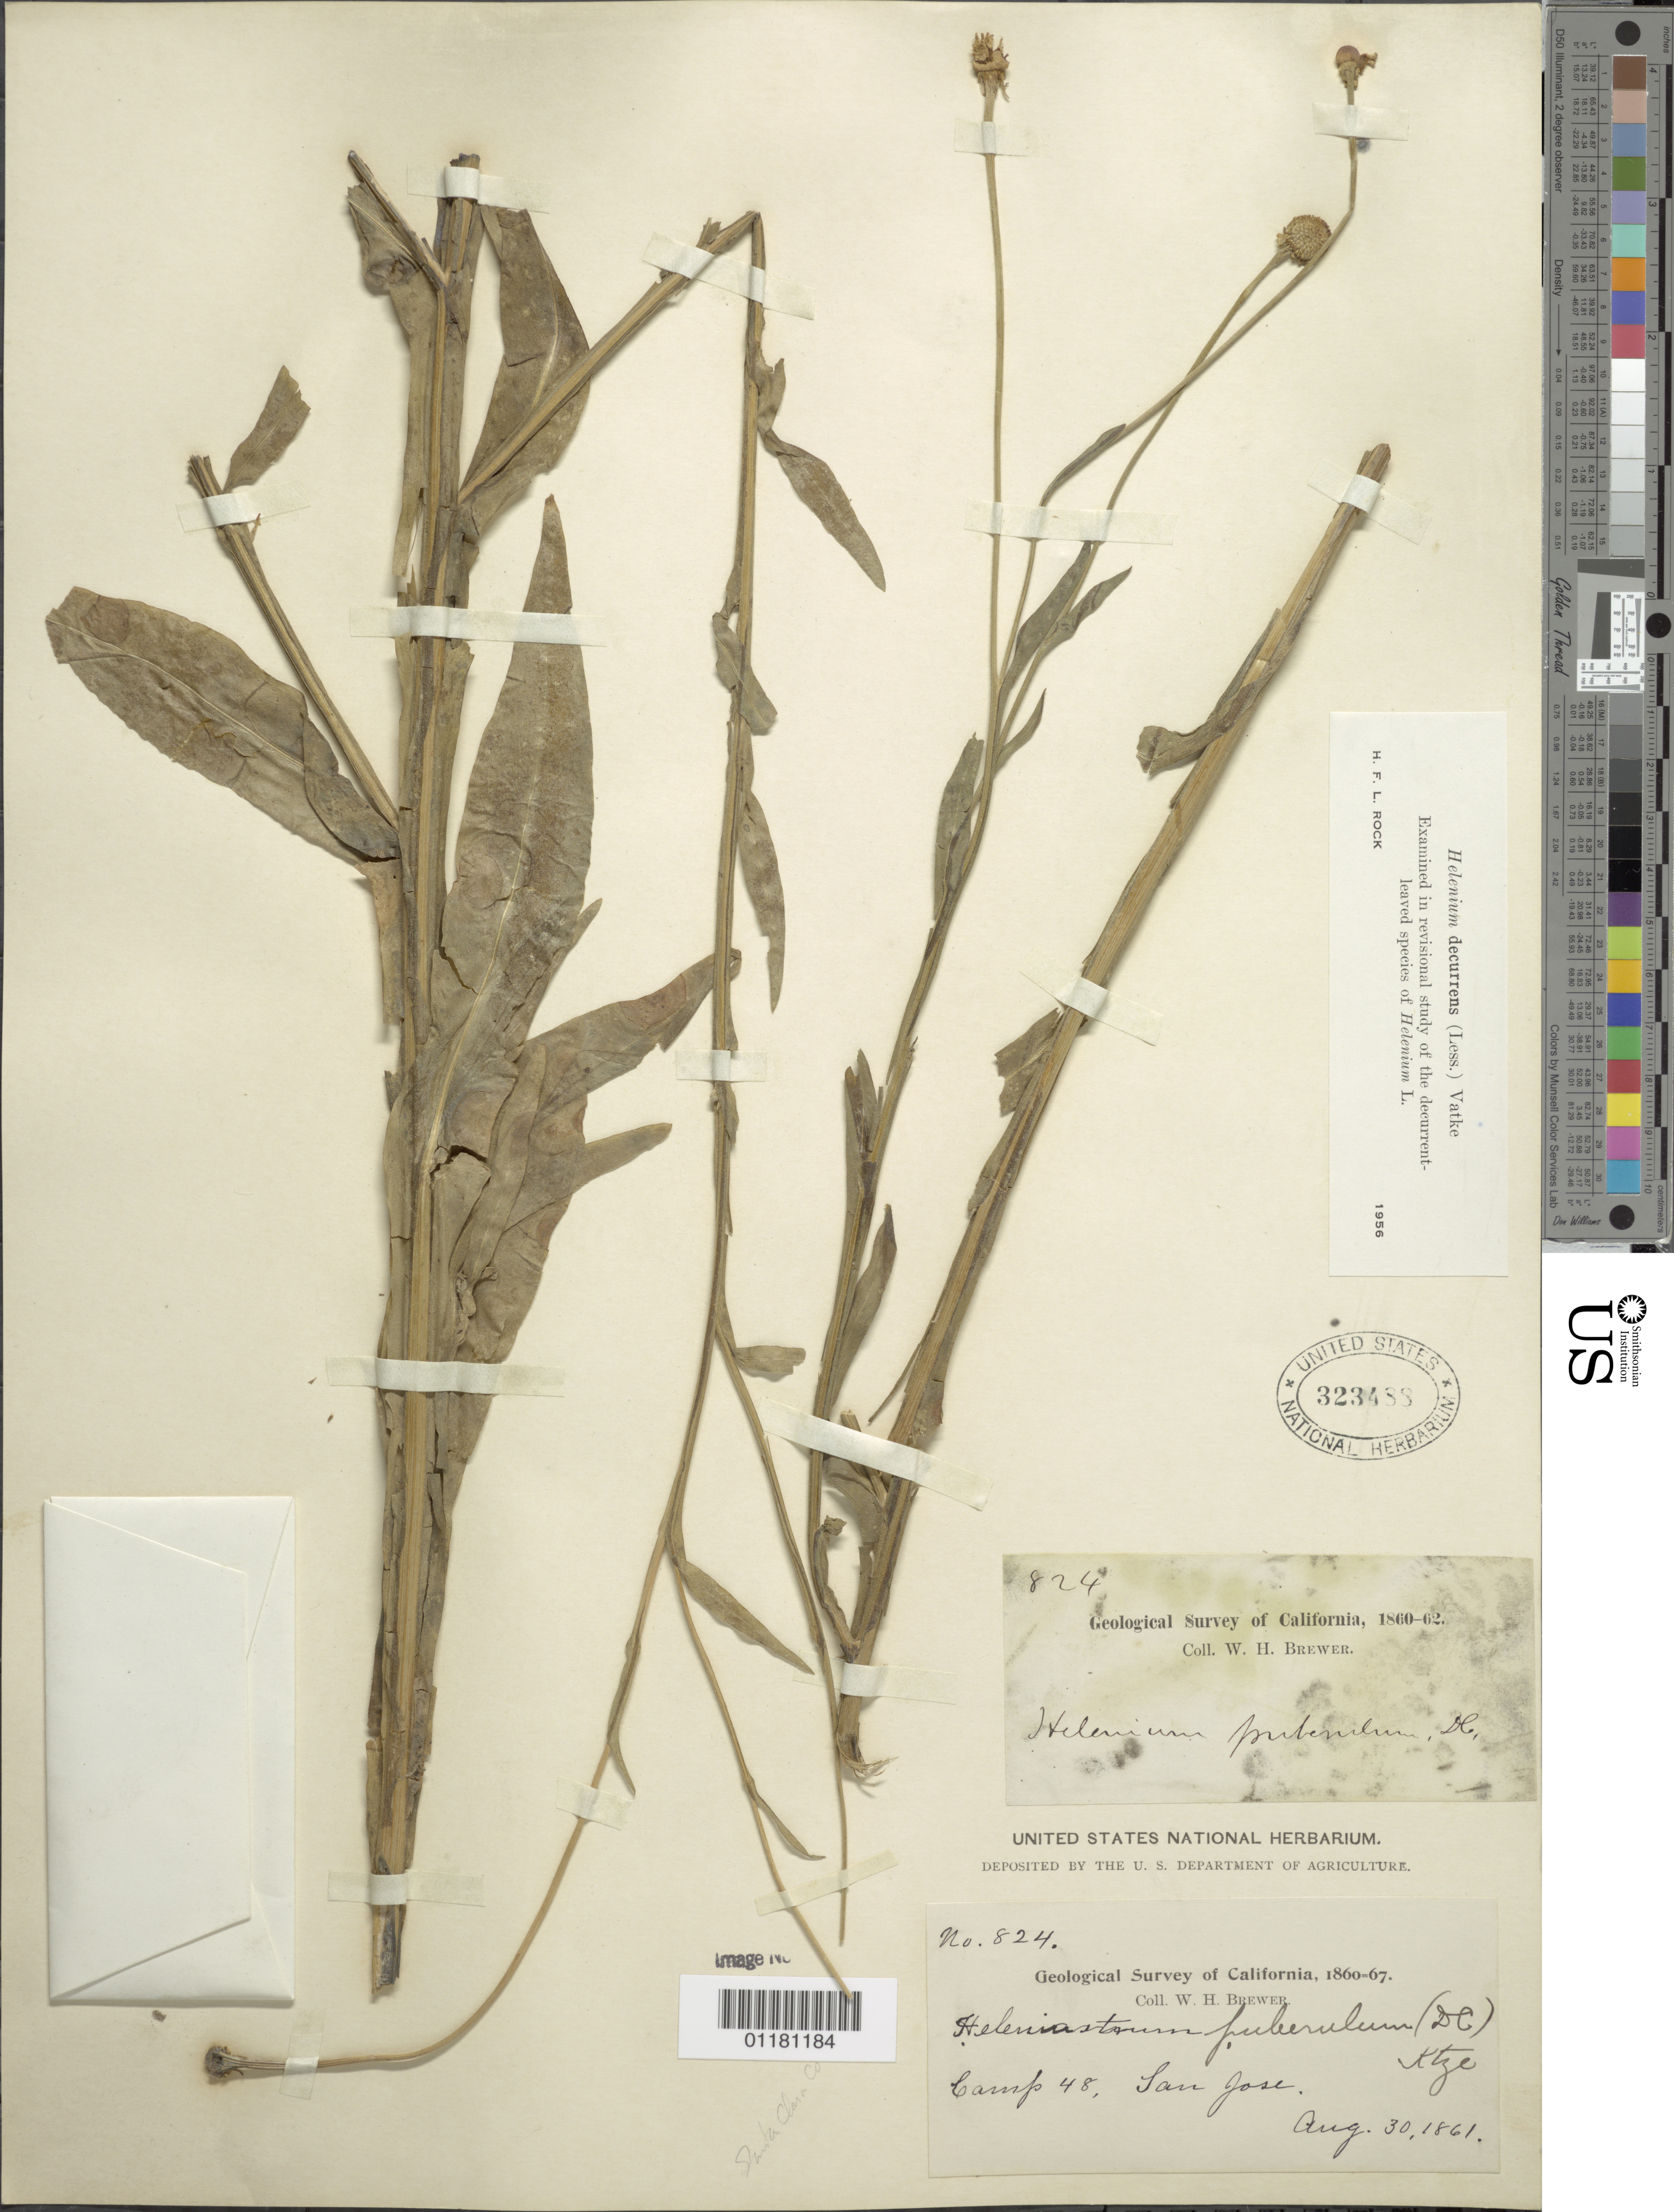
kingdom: Plantae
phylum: Tracheophyta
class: Magnoliopsida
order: Asterales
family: Asteraceae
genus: Helenium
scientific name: Helenium puberulum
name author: DC.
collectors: W. H. Brewer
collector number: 824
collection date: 1861-08-30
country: United States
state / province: California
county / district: Santa Clara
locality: Camp 48, San Jose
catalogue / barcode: US 323488